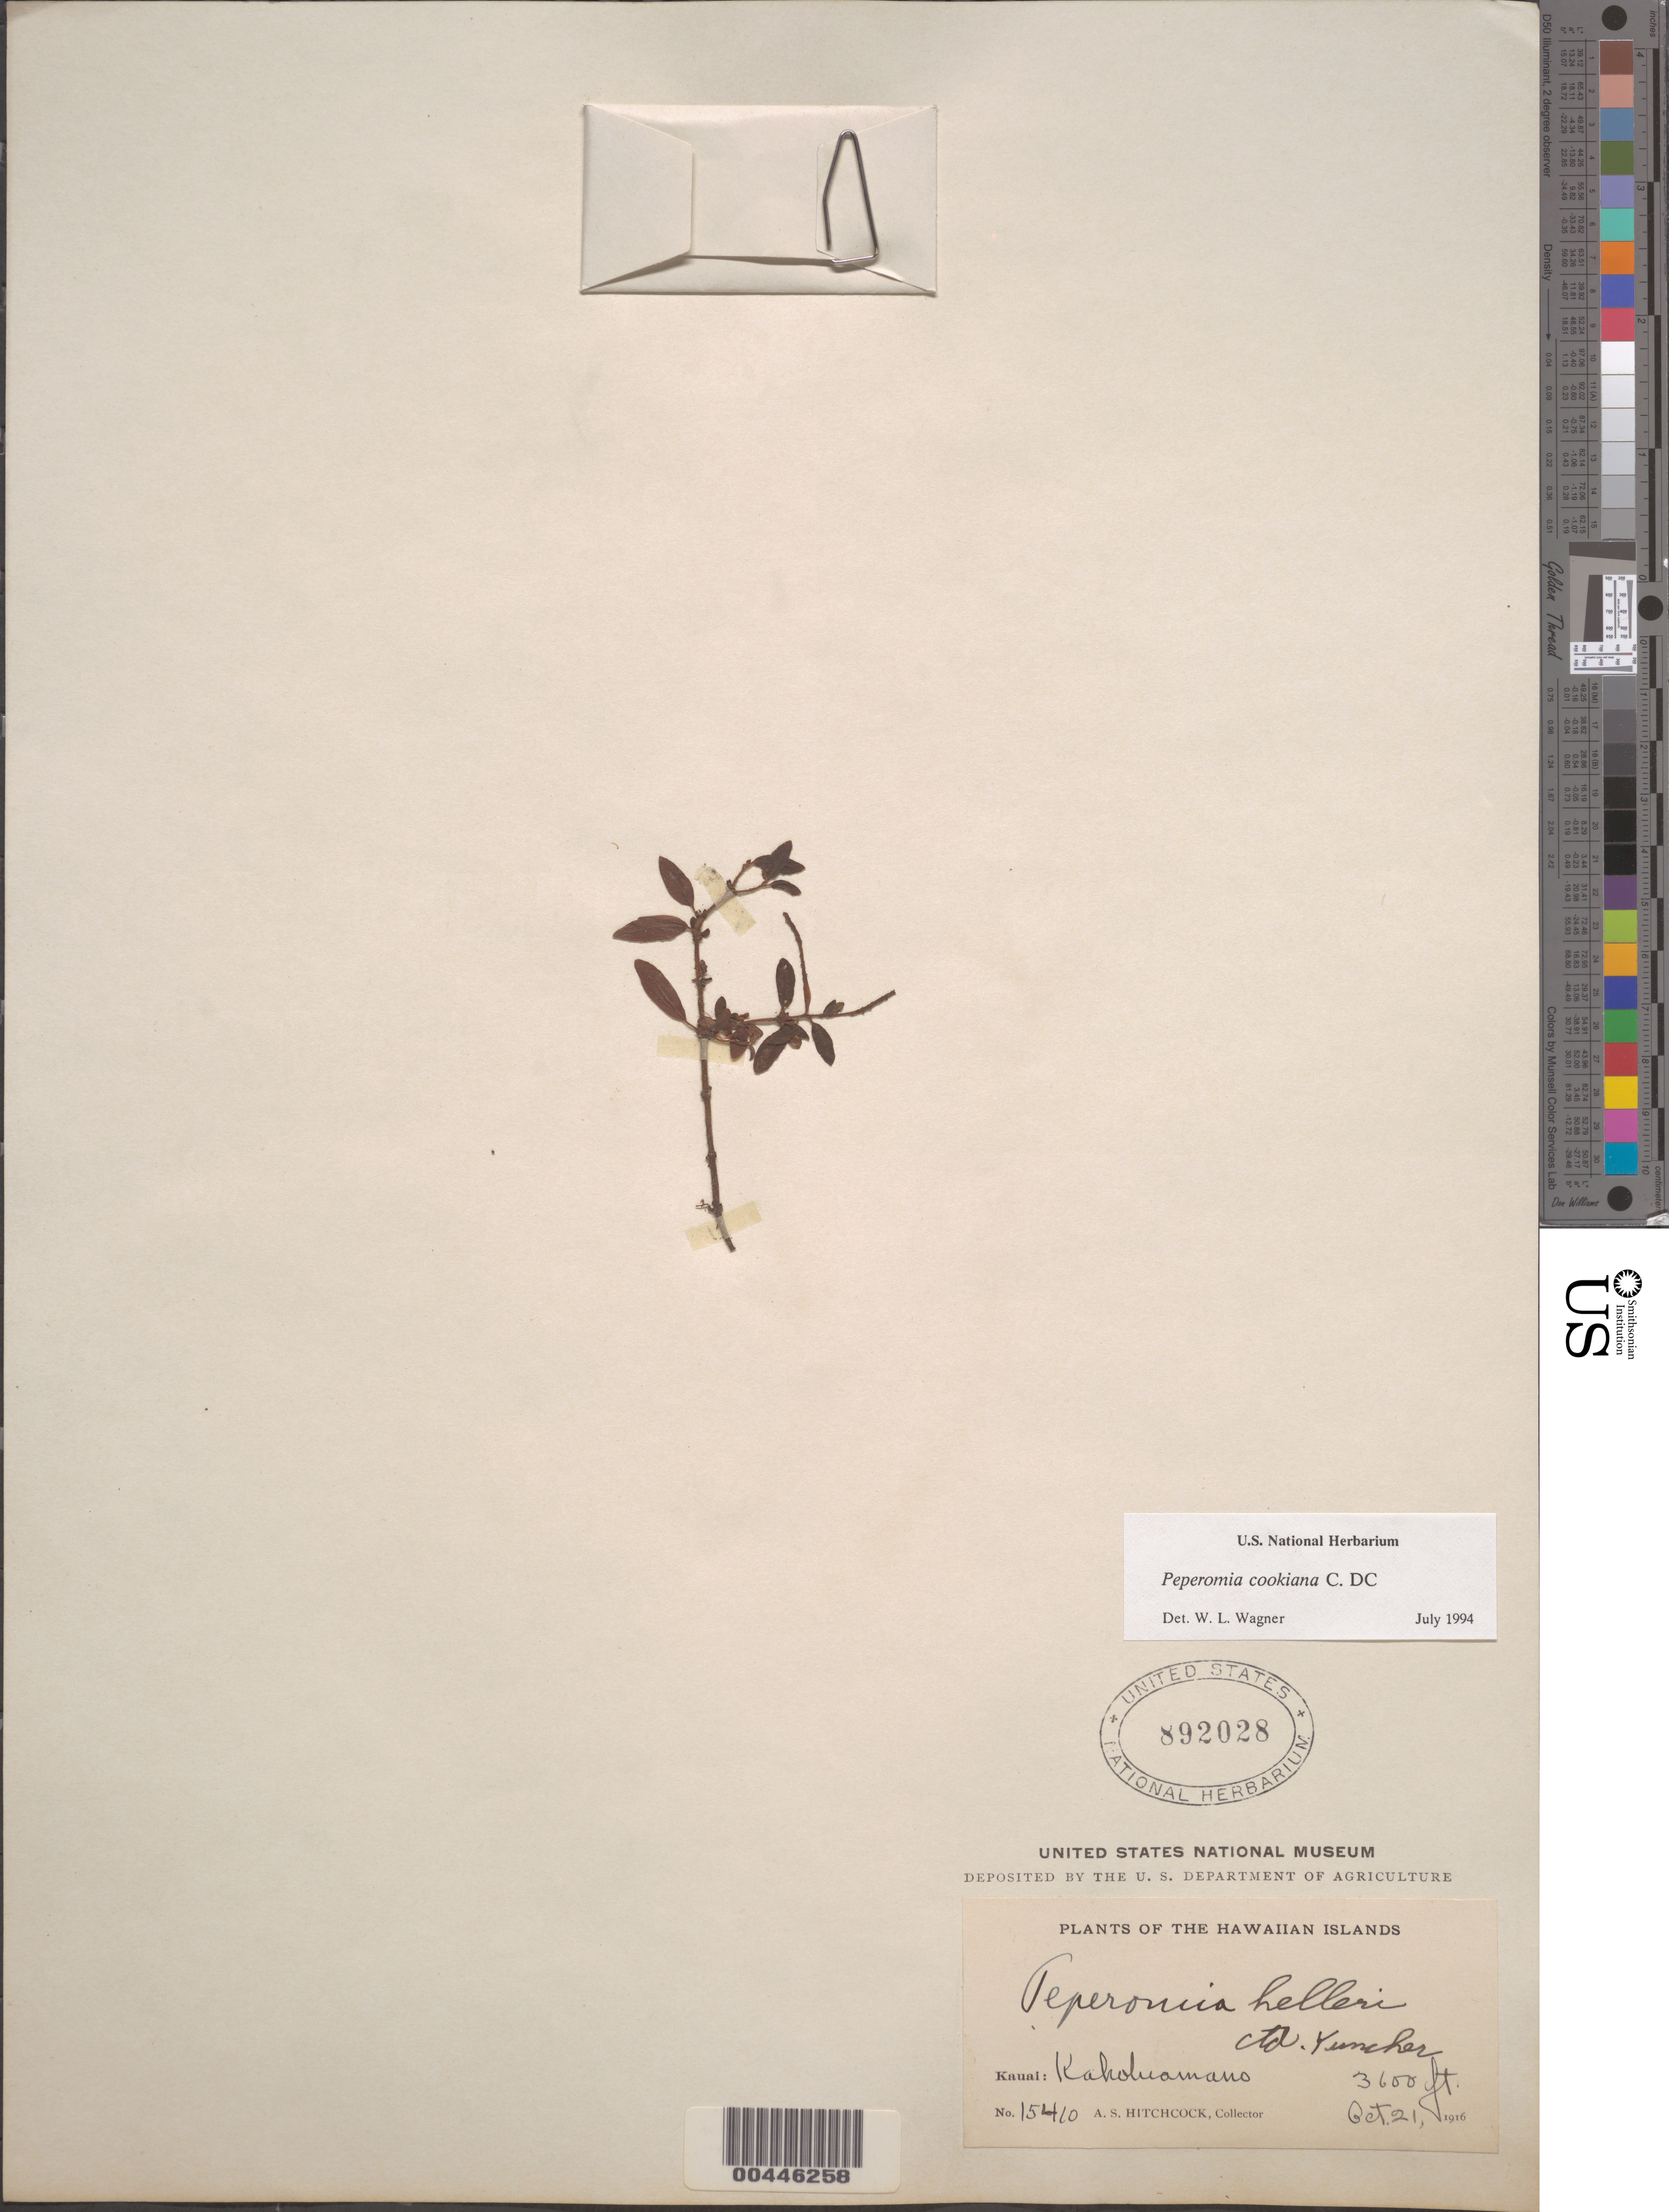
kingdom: Plantae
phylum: Tracheophyta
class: Magnoliopsida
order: Piperales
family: Piperaceae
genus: Peperomia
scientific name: Peperomia cookiana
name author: C. DC.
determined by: Wagner, W. L., (BOT), Smithsonian Institution - National Museum of Natural History (UNITED STATES)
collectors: A. S. Hitchcock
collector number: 15410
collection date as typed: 21 Oct 1916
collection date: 1916-10-21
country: United States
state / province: Hawaii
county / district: Kauai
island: Kaua'i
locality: Kaholuamano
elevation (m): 1097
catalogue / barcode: US 892028